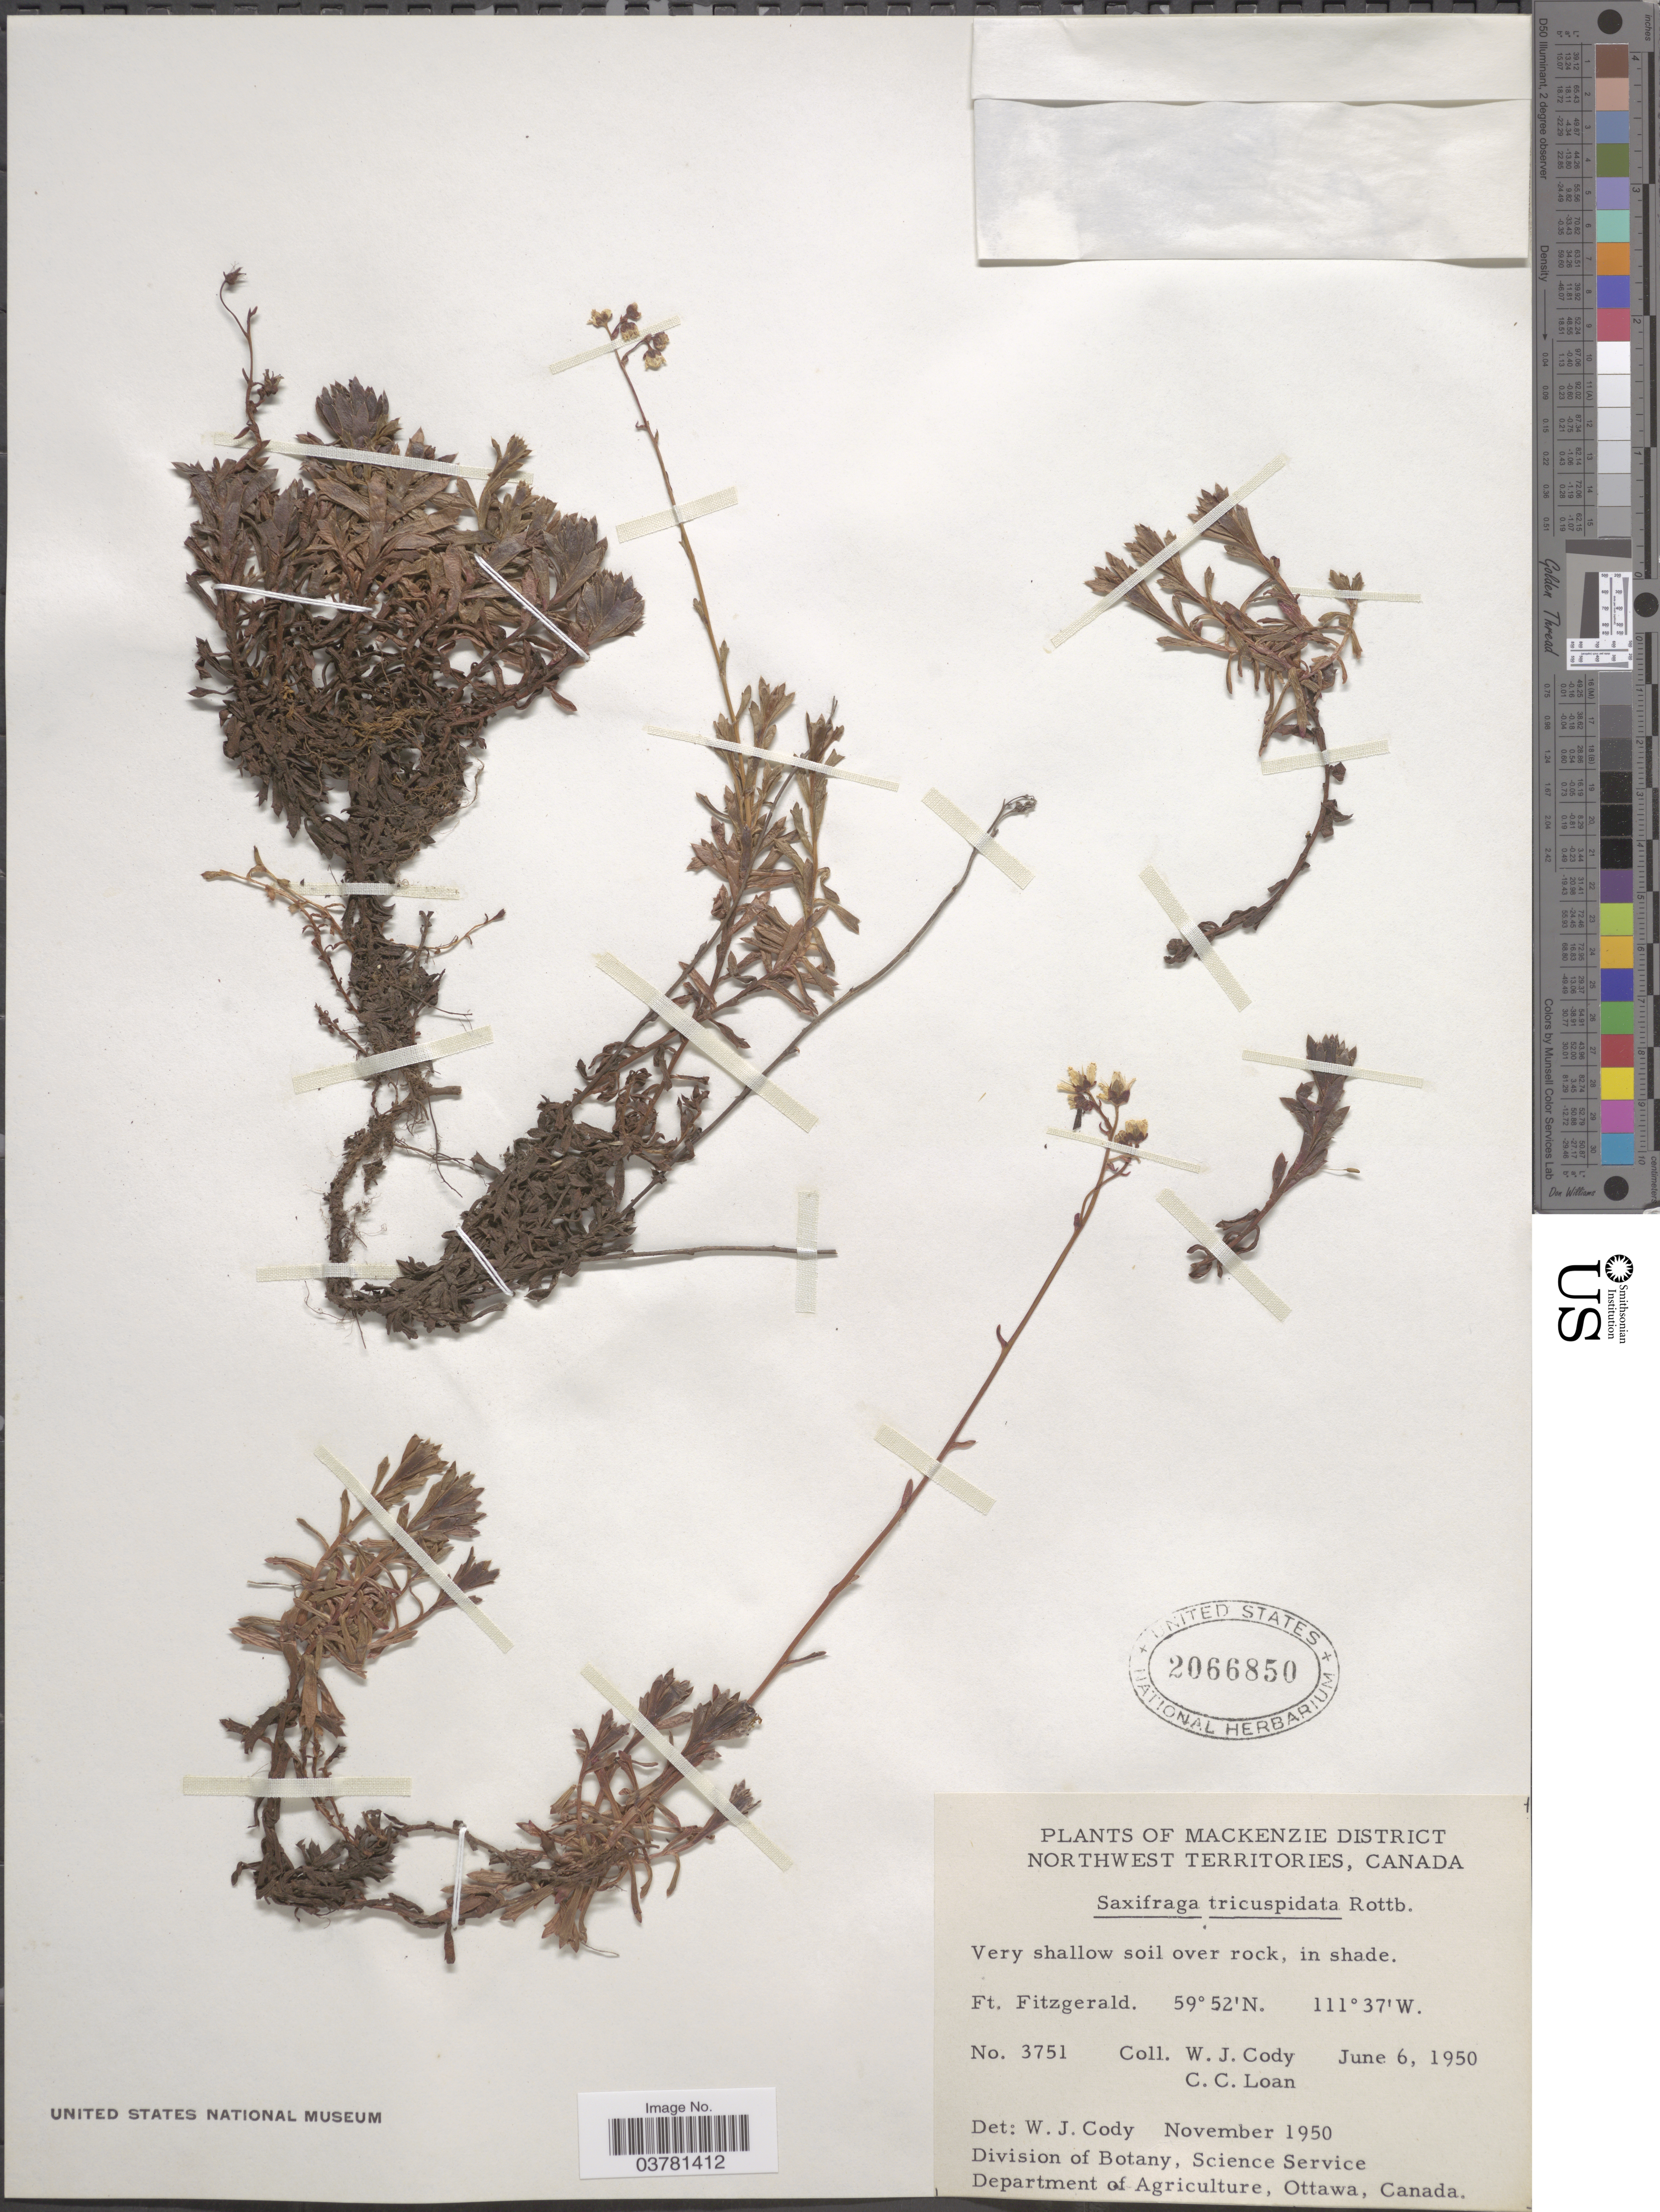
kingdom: Plantae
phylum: Tracheophyta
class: Magnoliopsida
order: Saxifragales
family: Saxifragaceae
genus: Saxifraga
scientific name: Saxifraga tricuspidata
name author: Rottb.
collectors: W. Cody & C. Loan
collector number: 3751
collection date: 1950-06-06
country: Canada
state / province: Northwest Territories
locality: Mackenzie District. Very shallow soil over rock, in shade. Ft. Fitzgerald.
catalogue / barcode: US 2066850